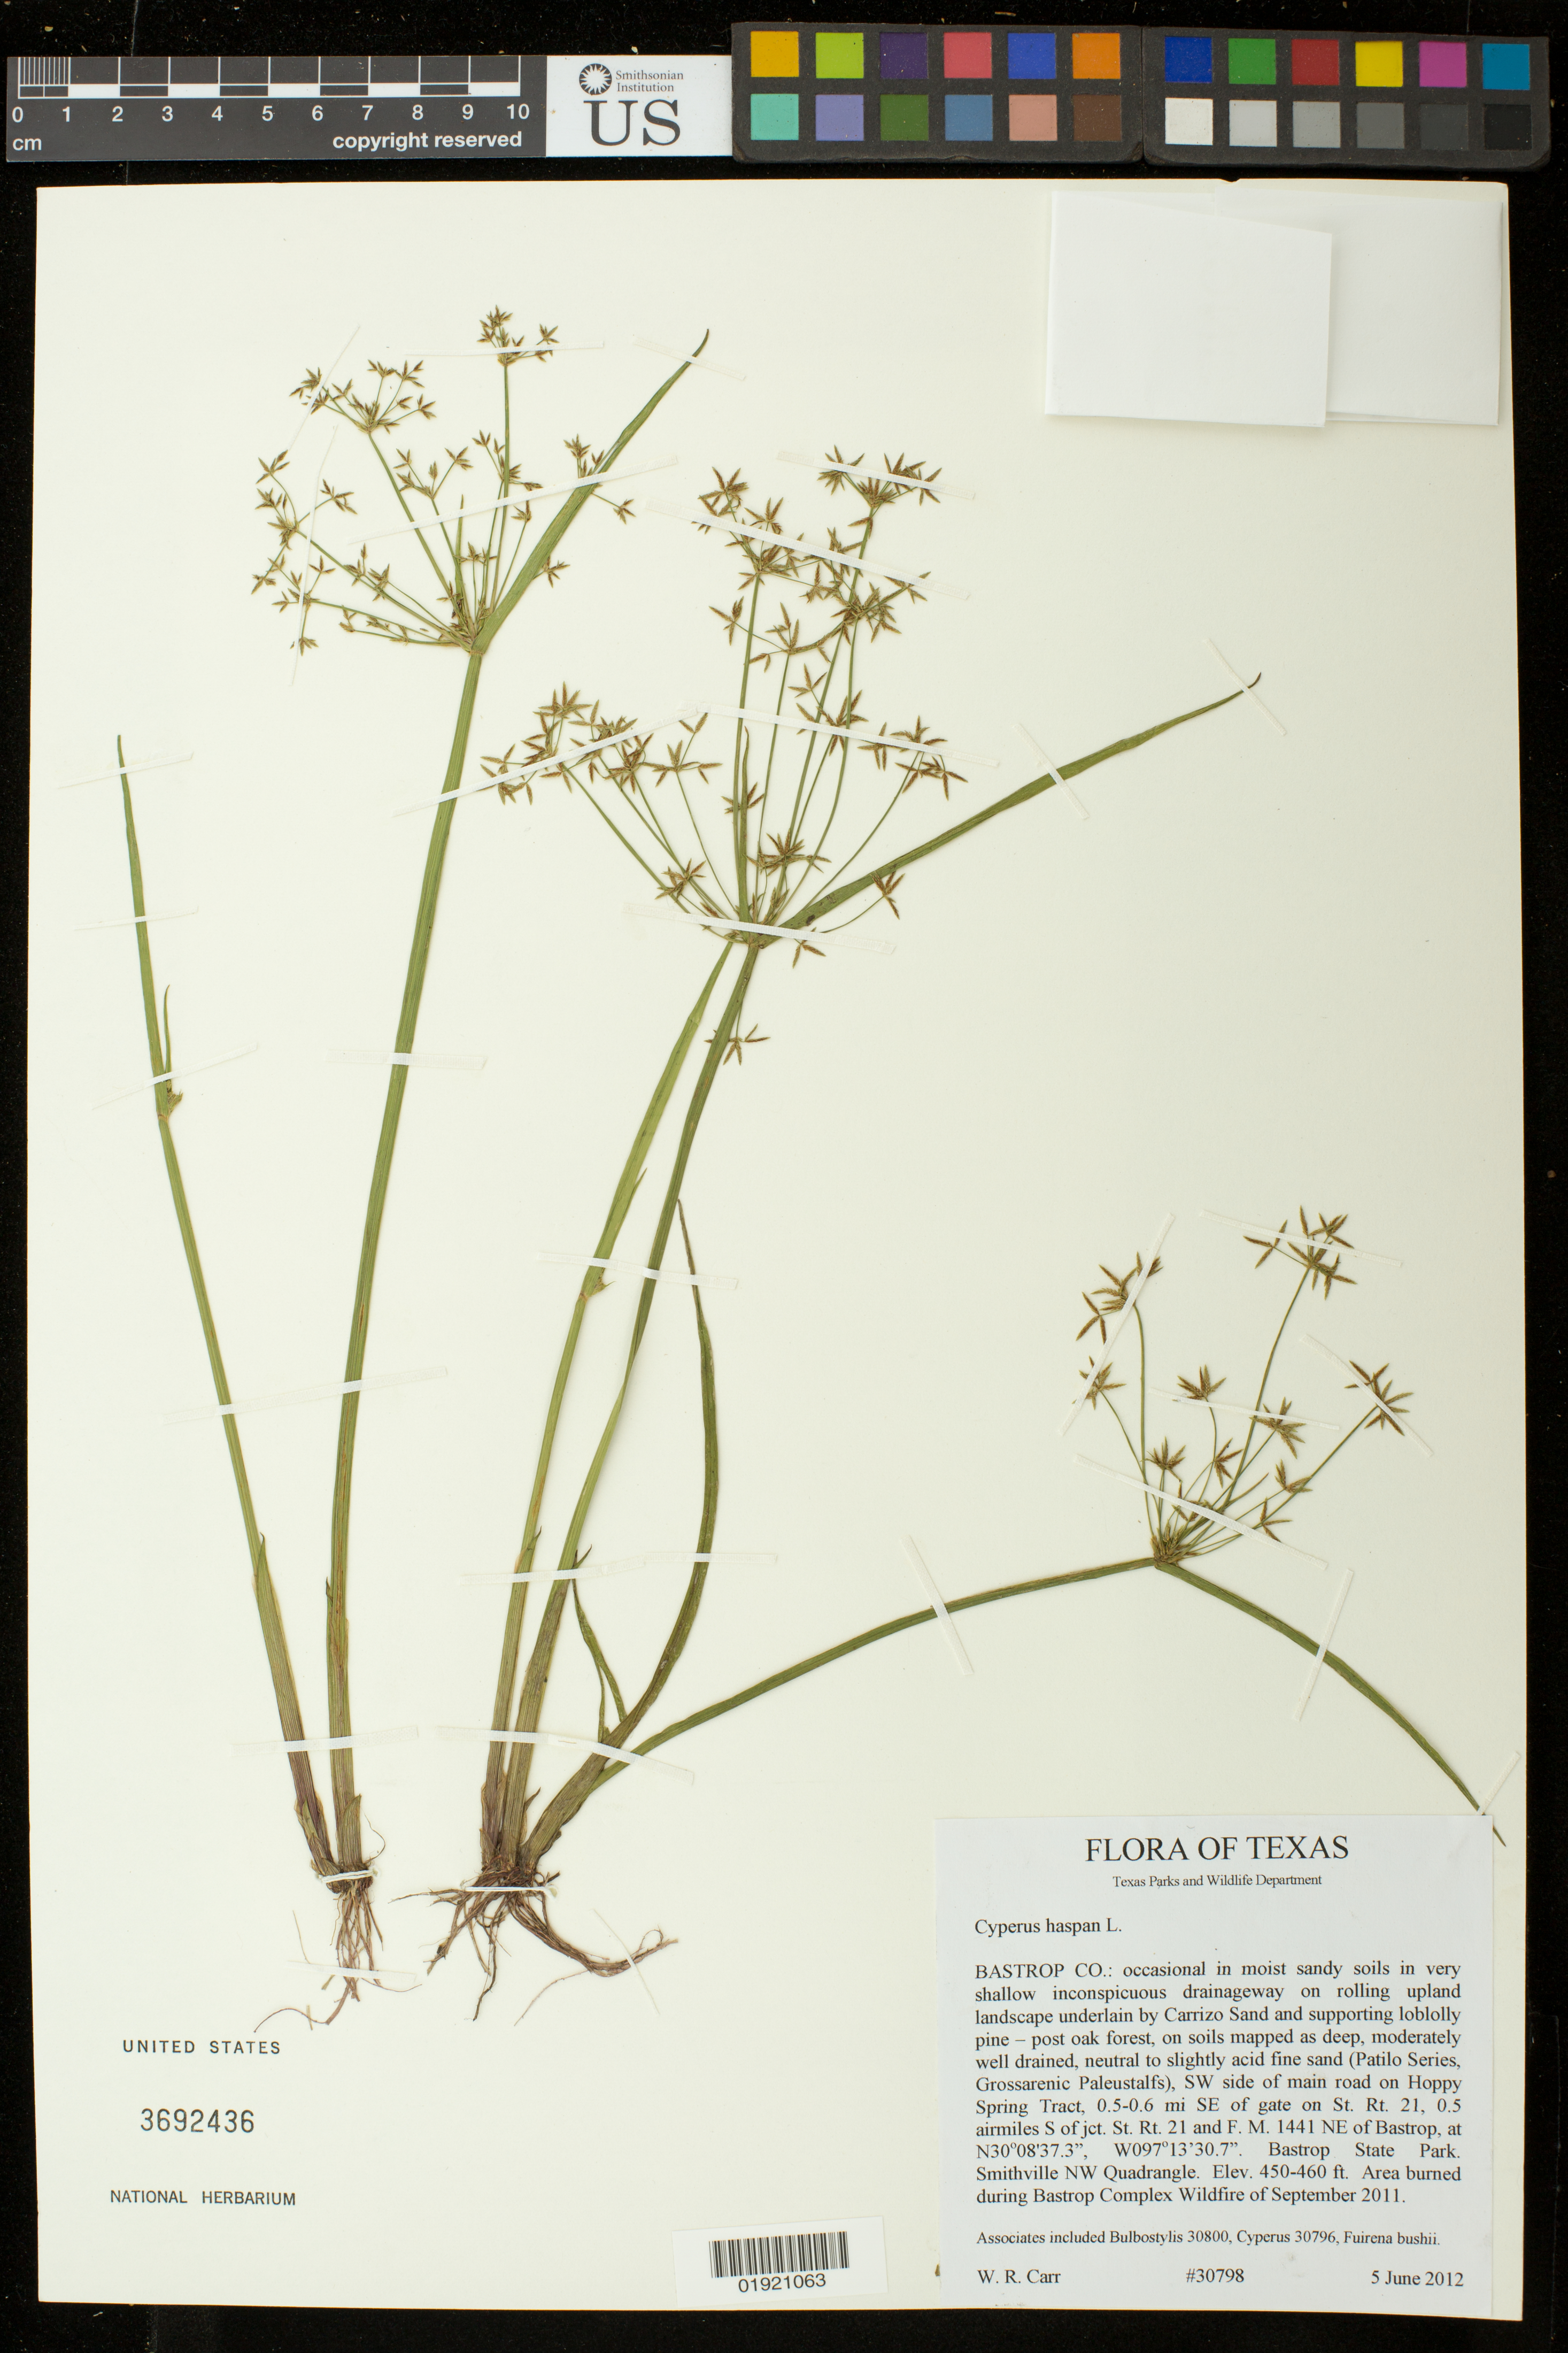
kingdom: Plantae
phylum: Tracheophyta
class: Liliopsida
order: Poales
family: Cyperaceae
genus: Cyperus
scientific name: Cyperus haspan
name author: L.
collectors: W. Carr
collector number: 30798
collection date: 2012-06-05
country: United States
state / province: Texas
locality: Bastrop Co.: SW side of Hoppy Spring Tract, 0.5-0.6 mi SE of gate on St. Rt. 21, 0.5 airmiles S of jct. St Rt. 21 and F.M. 1441 NE of Bastrop, Bastrop State Park. Smithville NW Quadrangle. Area lightly burned during Bastrop Copmlex Wildfire of September 2011.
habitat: Occasional in moist sandy soils in very shallow inconspicuous drainageway on rolling upland landscape underlain by Carrizo Sand and supporting loblolly pine - post oak forest ,on soils mapped as deep, moderatley well drained, neutral to slightly acid fine sand (Patilo Series, Grossarenic Paleustalfs).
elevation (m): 137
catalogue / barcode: US 3692436